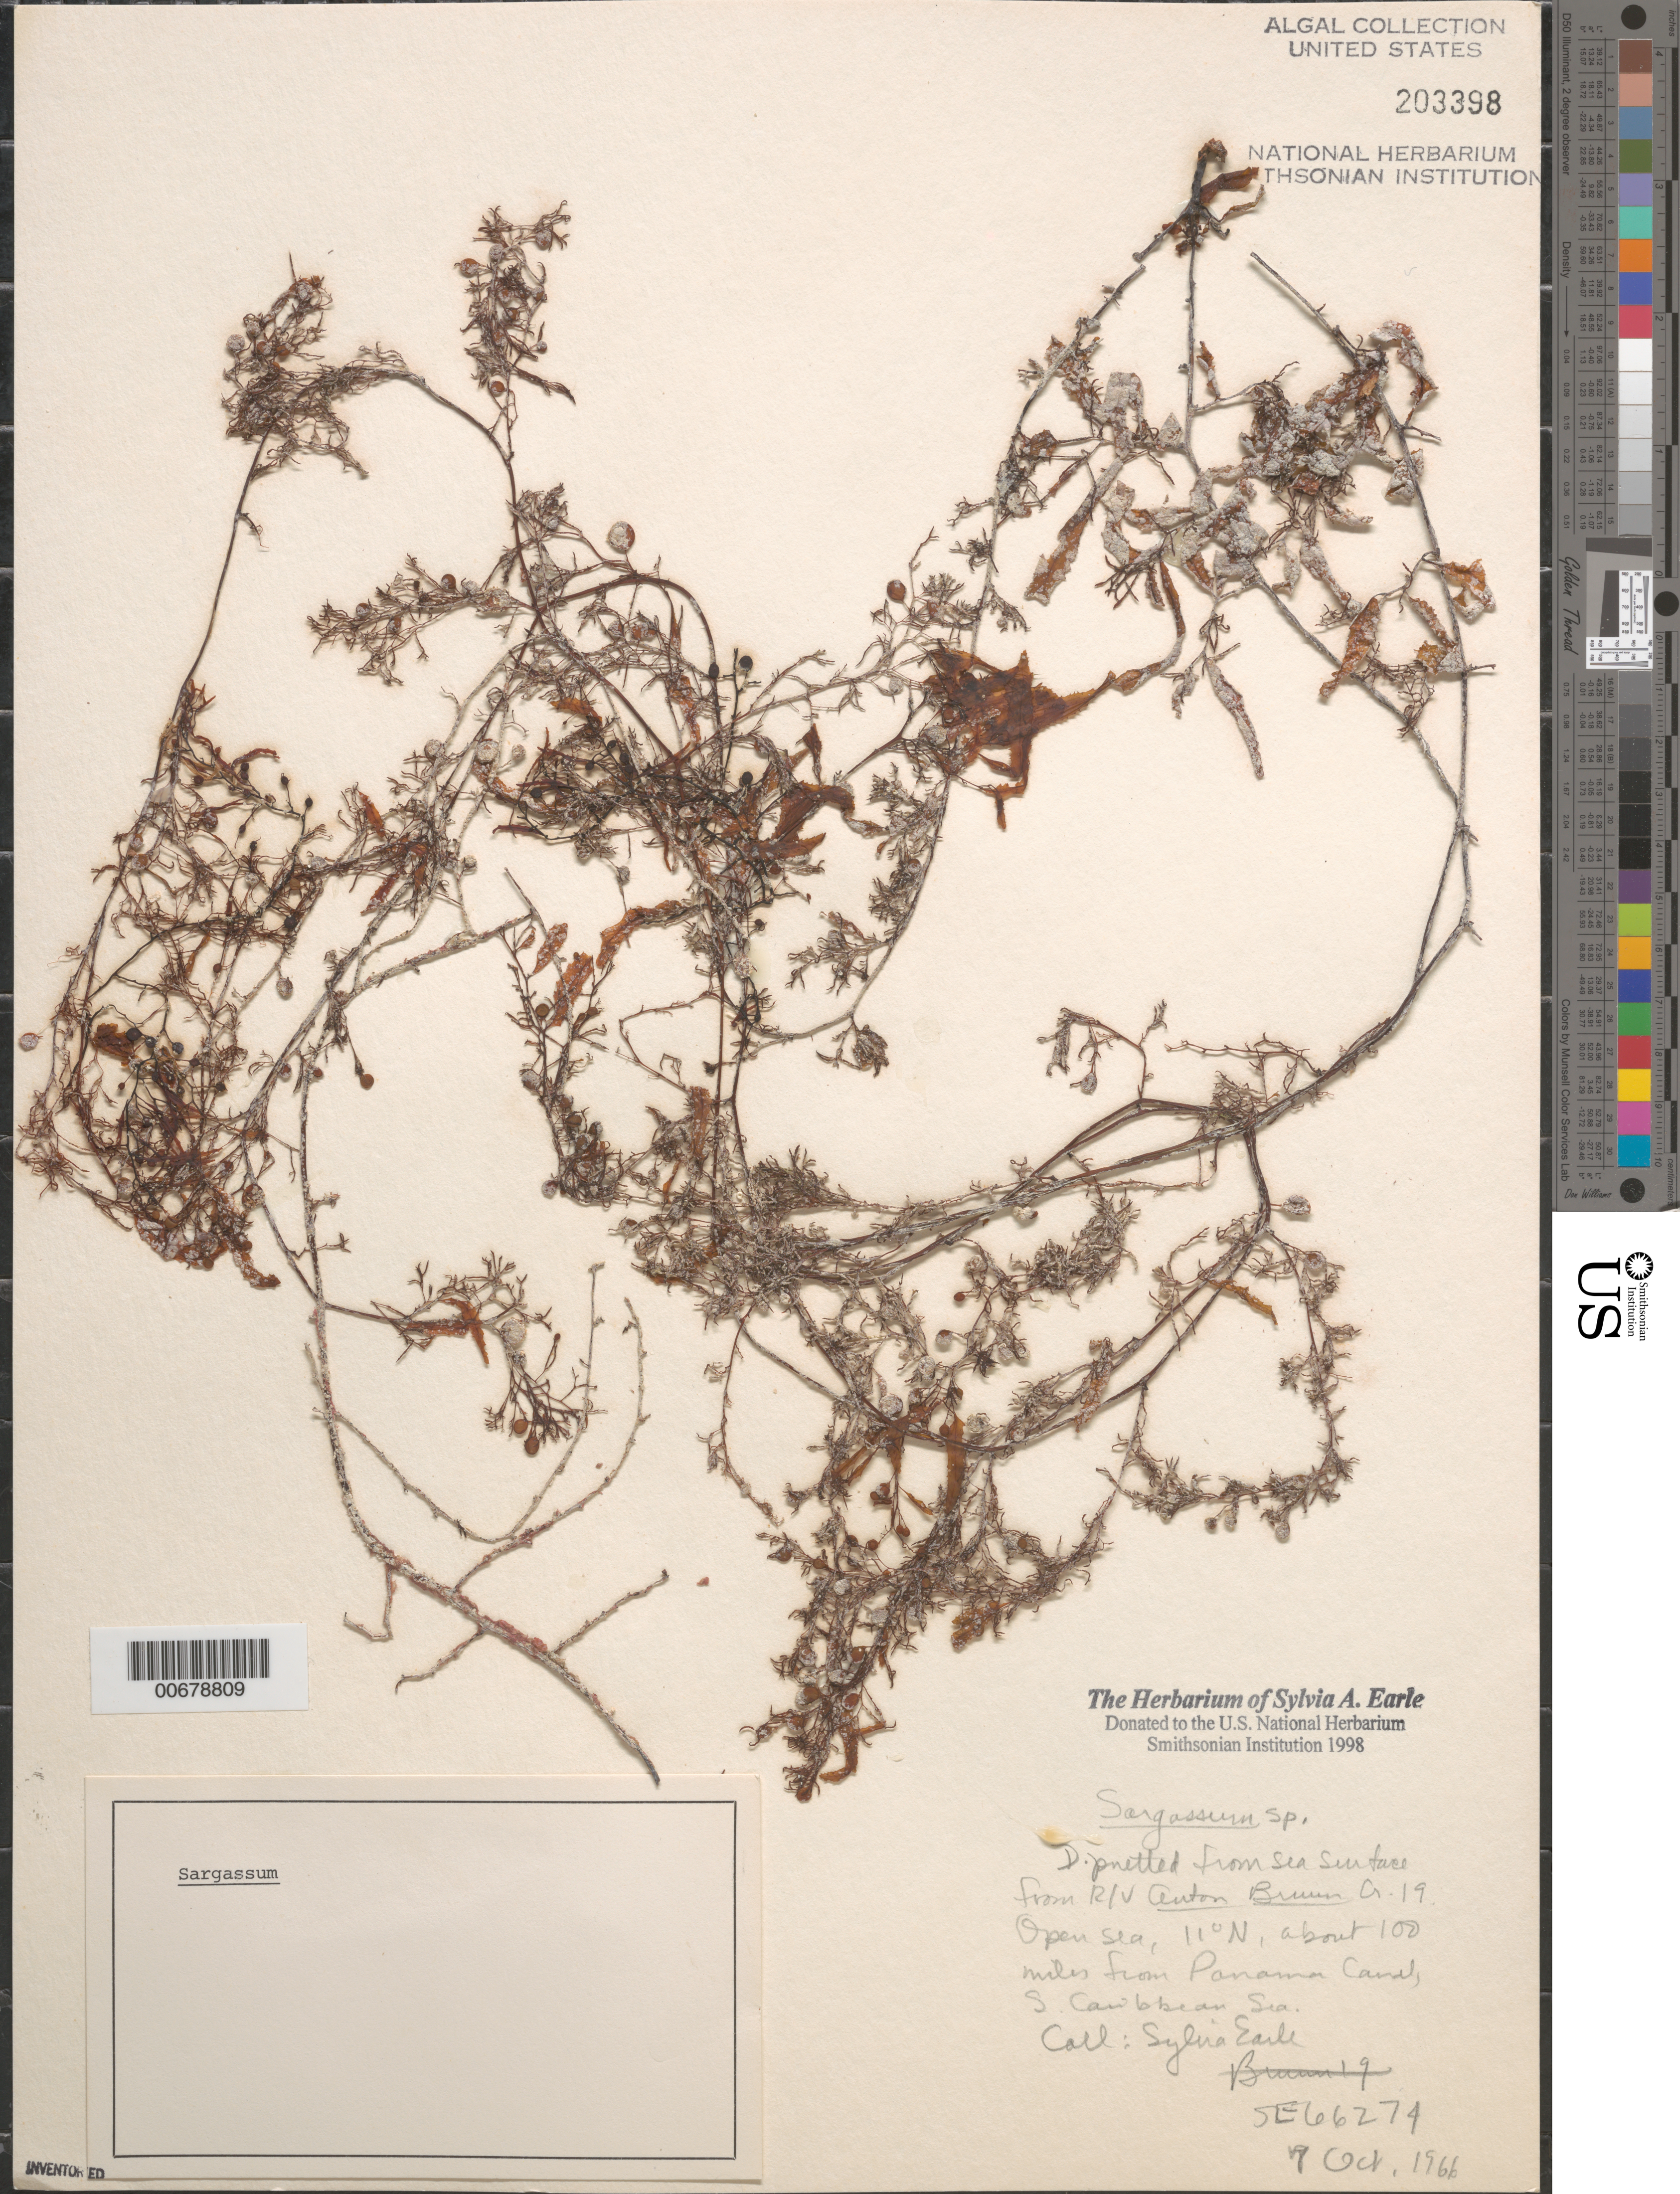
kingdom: Chromista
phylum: Ochrophyta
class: Phaeophyceae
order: Fucales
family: Sargassaceae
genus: Sargassum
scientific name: Sargassum sp.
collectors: S. A. Earle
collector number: SE 66274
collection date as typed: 07 Oct 1966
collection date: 1966-10-07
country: Panama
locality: South Caribbean Sea, ca. 100 miles from Panama Canal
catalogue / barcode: US 203398